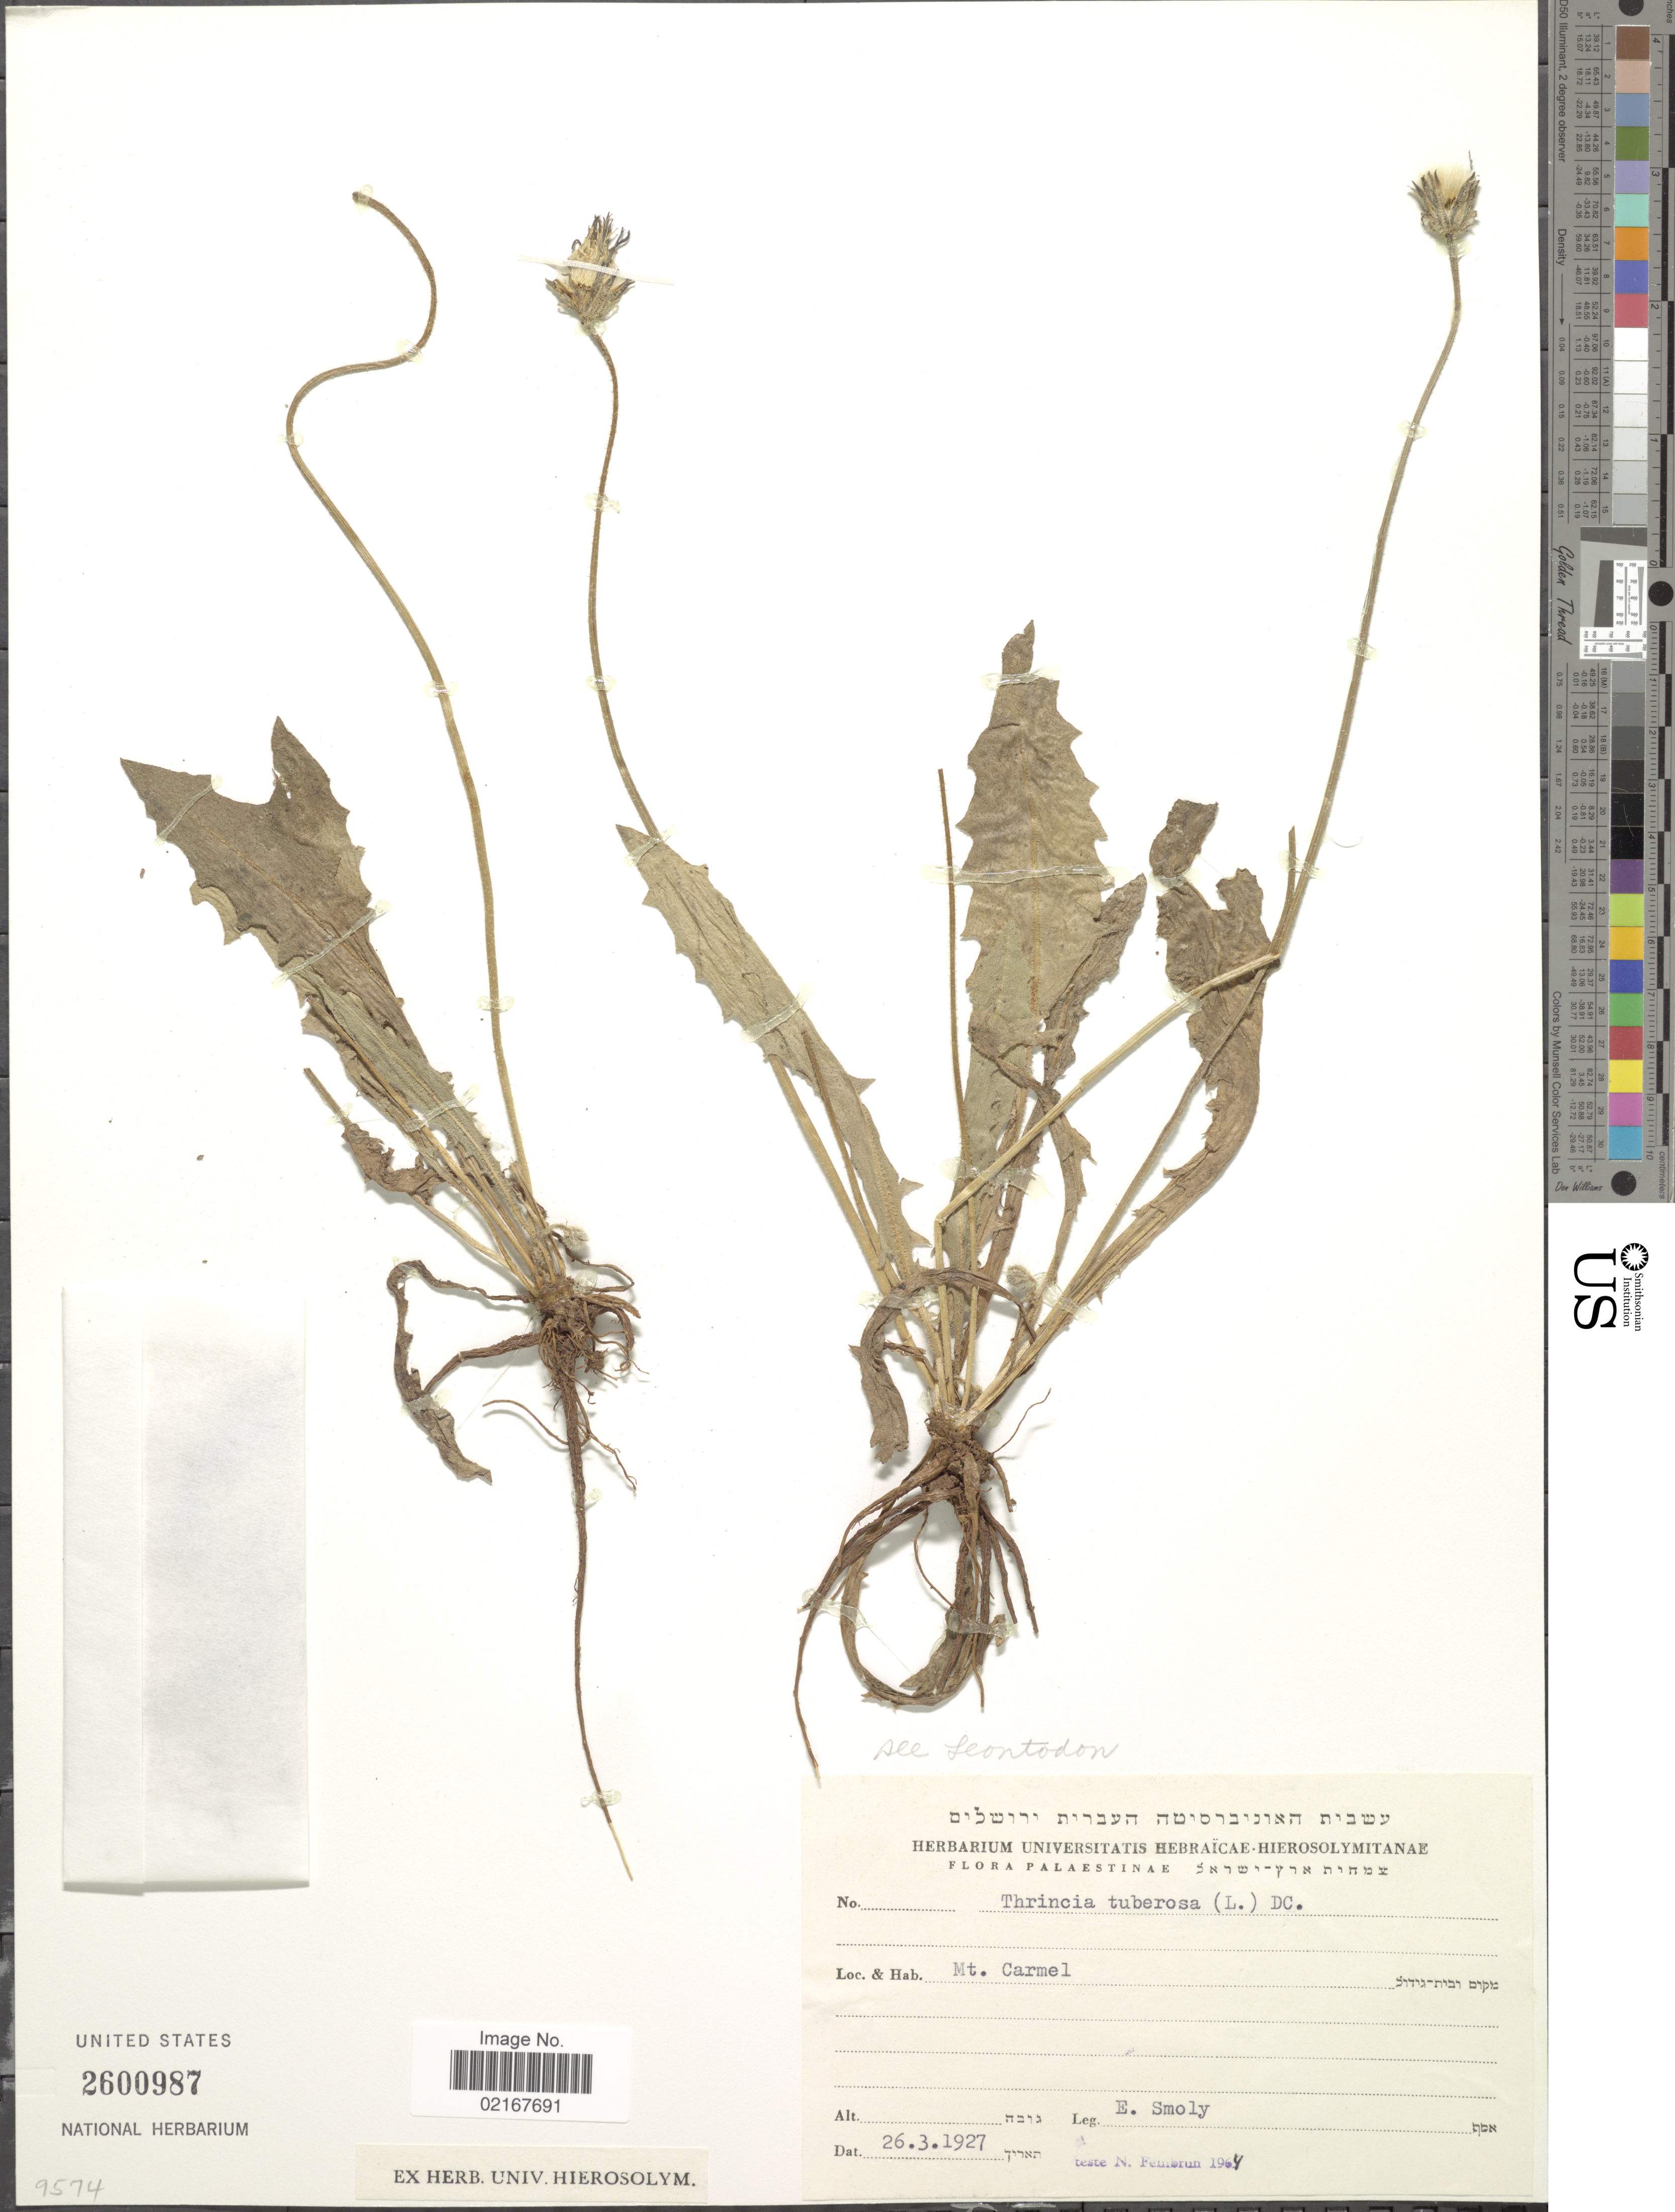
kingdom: Plantae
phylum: Tracheophyta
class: Magnoliopsida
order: Asterales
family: Asteraceae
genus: Leontodon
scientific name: Leontodon tuberosus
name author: L.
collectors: E. Smoly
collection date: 1927-03-26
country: Israel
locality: Palaestinae, Mt. Carmel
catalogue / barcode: US 2600987